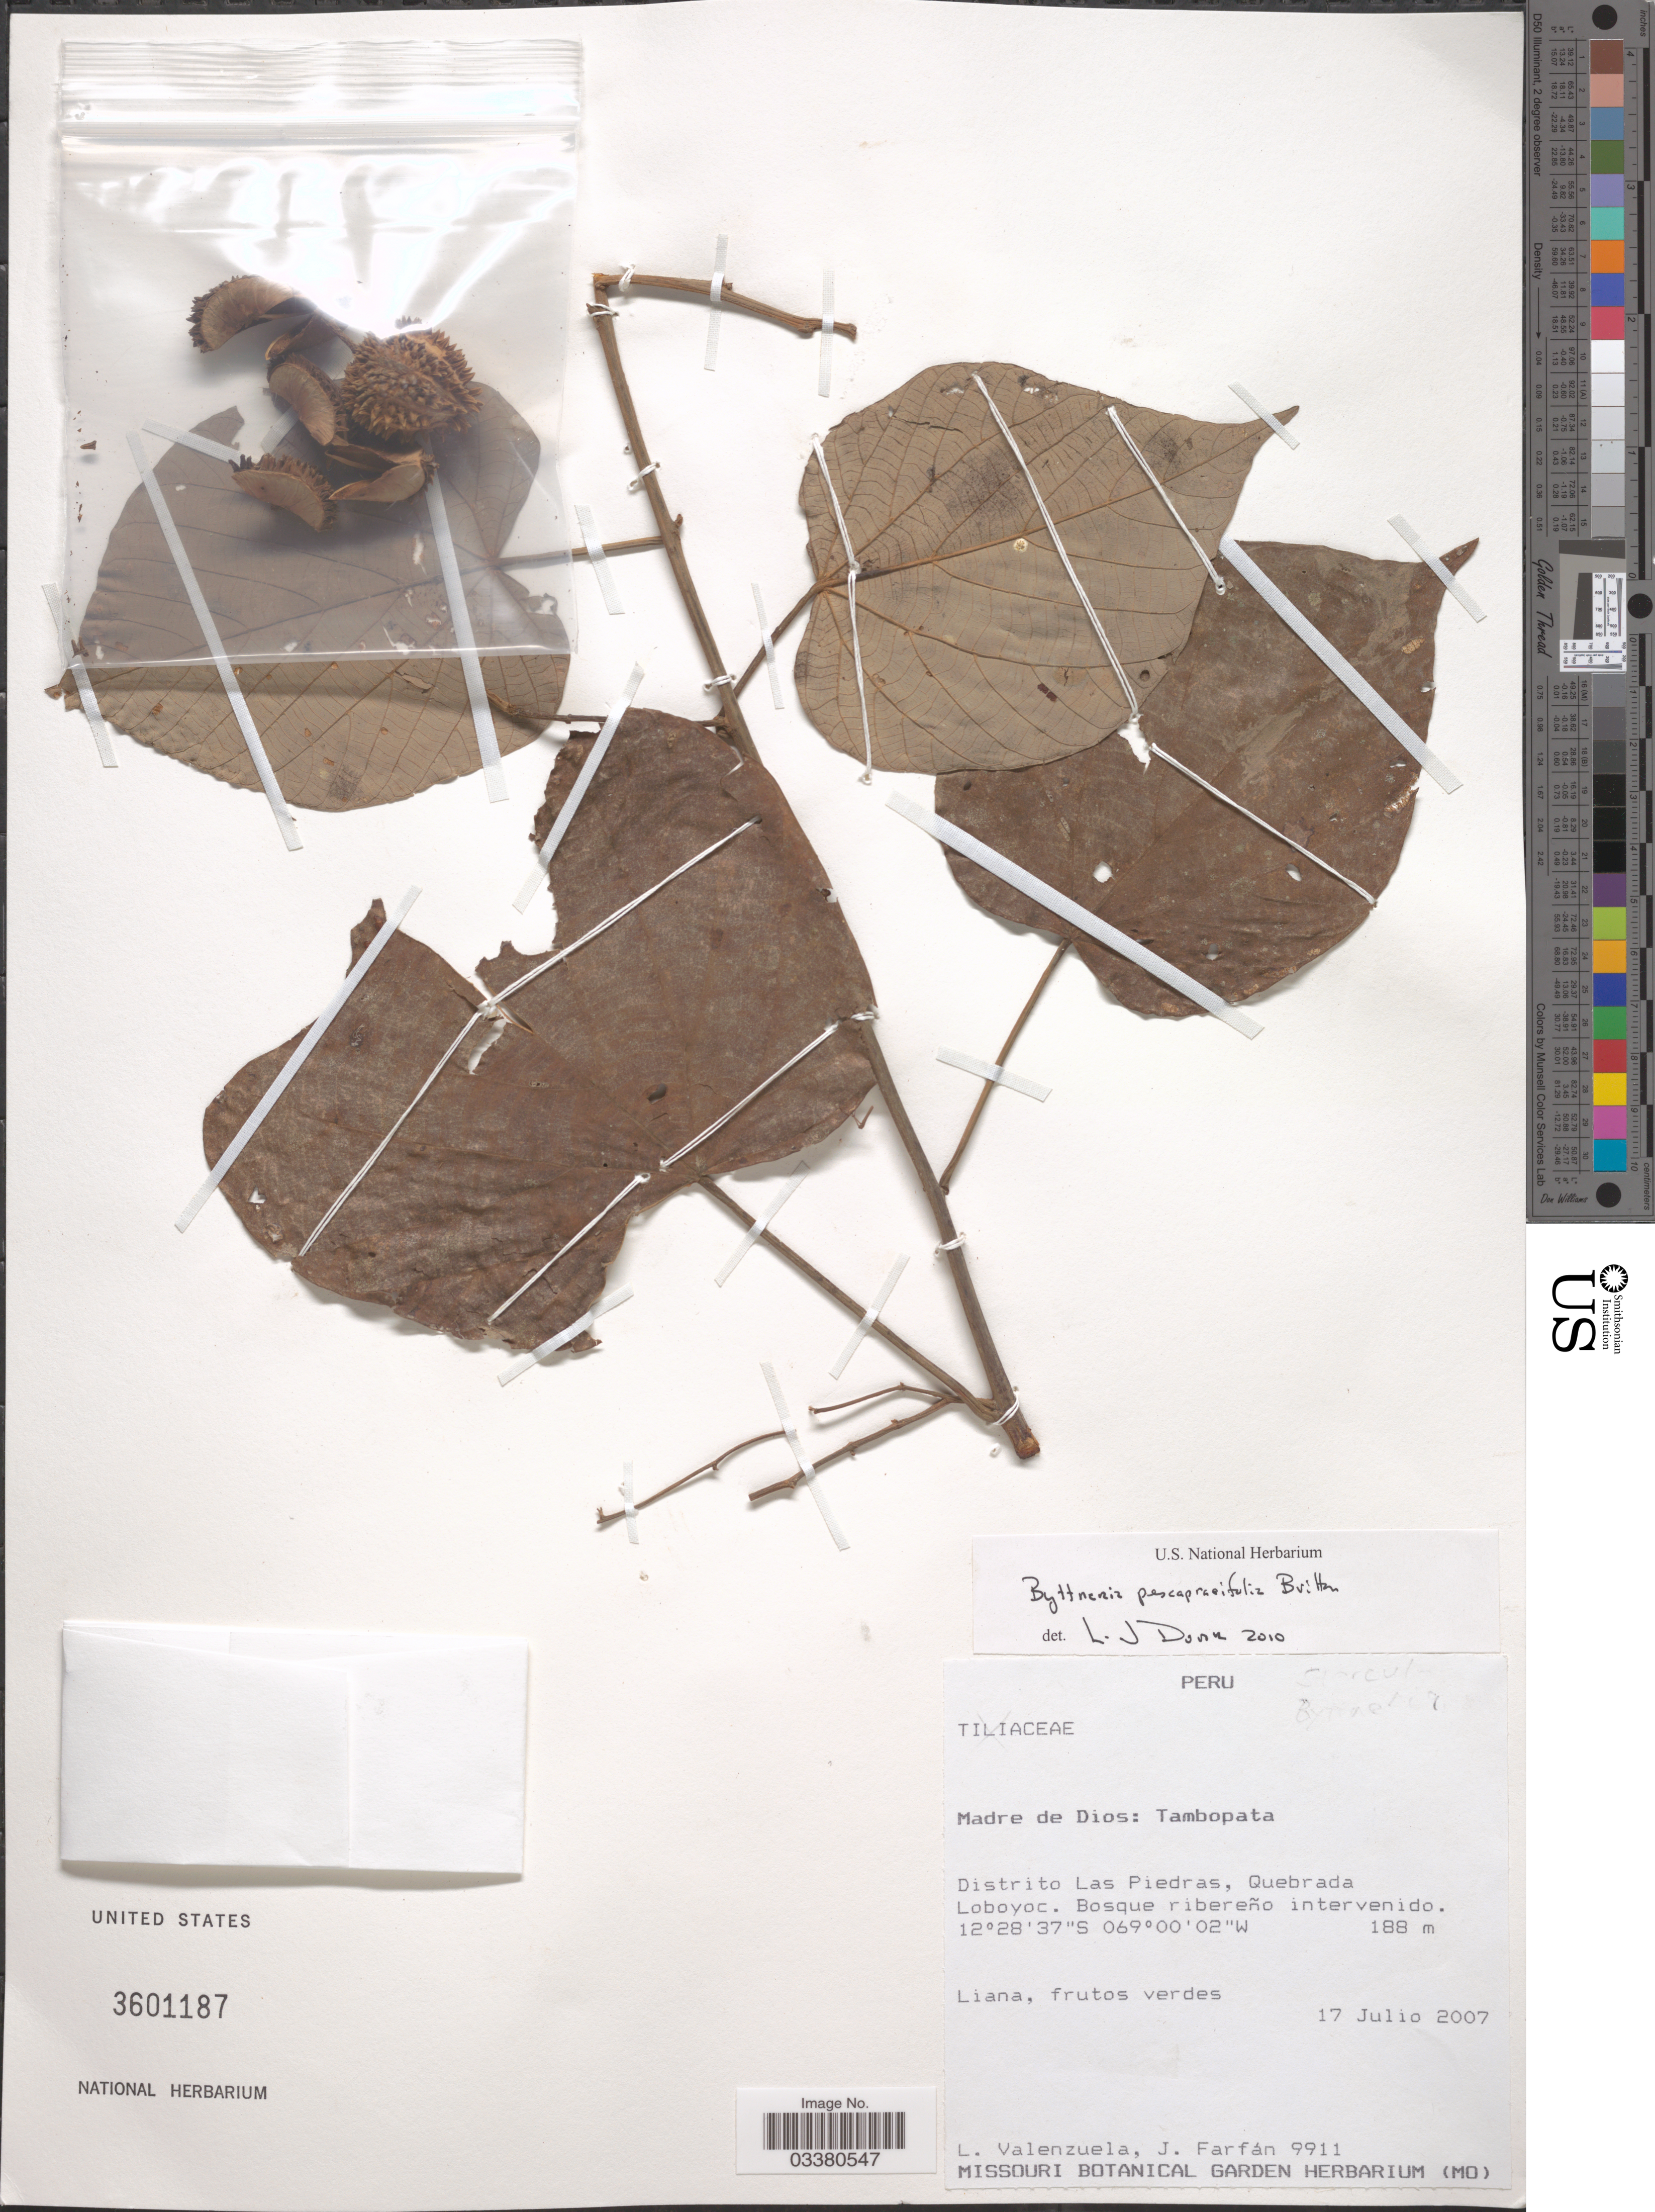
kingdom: Plantae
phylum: Tracheophyta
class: Magnoliopsida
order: Malvales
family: Malvaceae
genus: Byttneria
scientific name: Byttneria pescapriifolia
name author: Britton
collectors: L. Valenzuela & J. Farfán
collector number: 9911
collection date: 2007-07-17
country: Peru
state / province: Madre de Dios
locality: Tambopata. Distrito Las Piedras, Quebrada Loboyoc. Bosque ribereño intervenido.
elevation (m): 188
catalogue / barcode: US 3601187